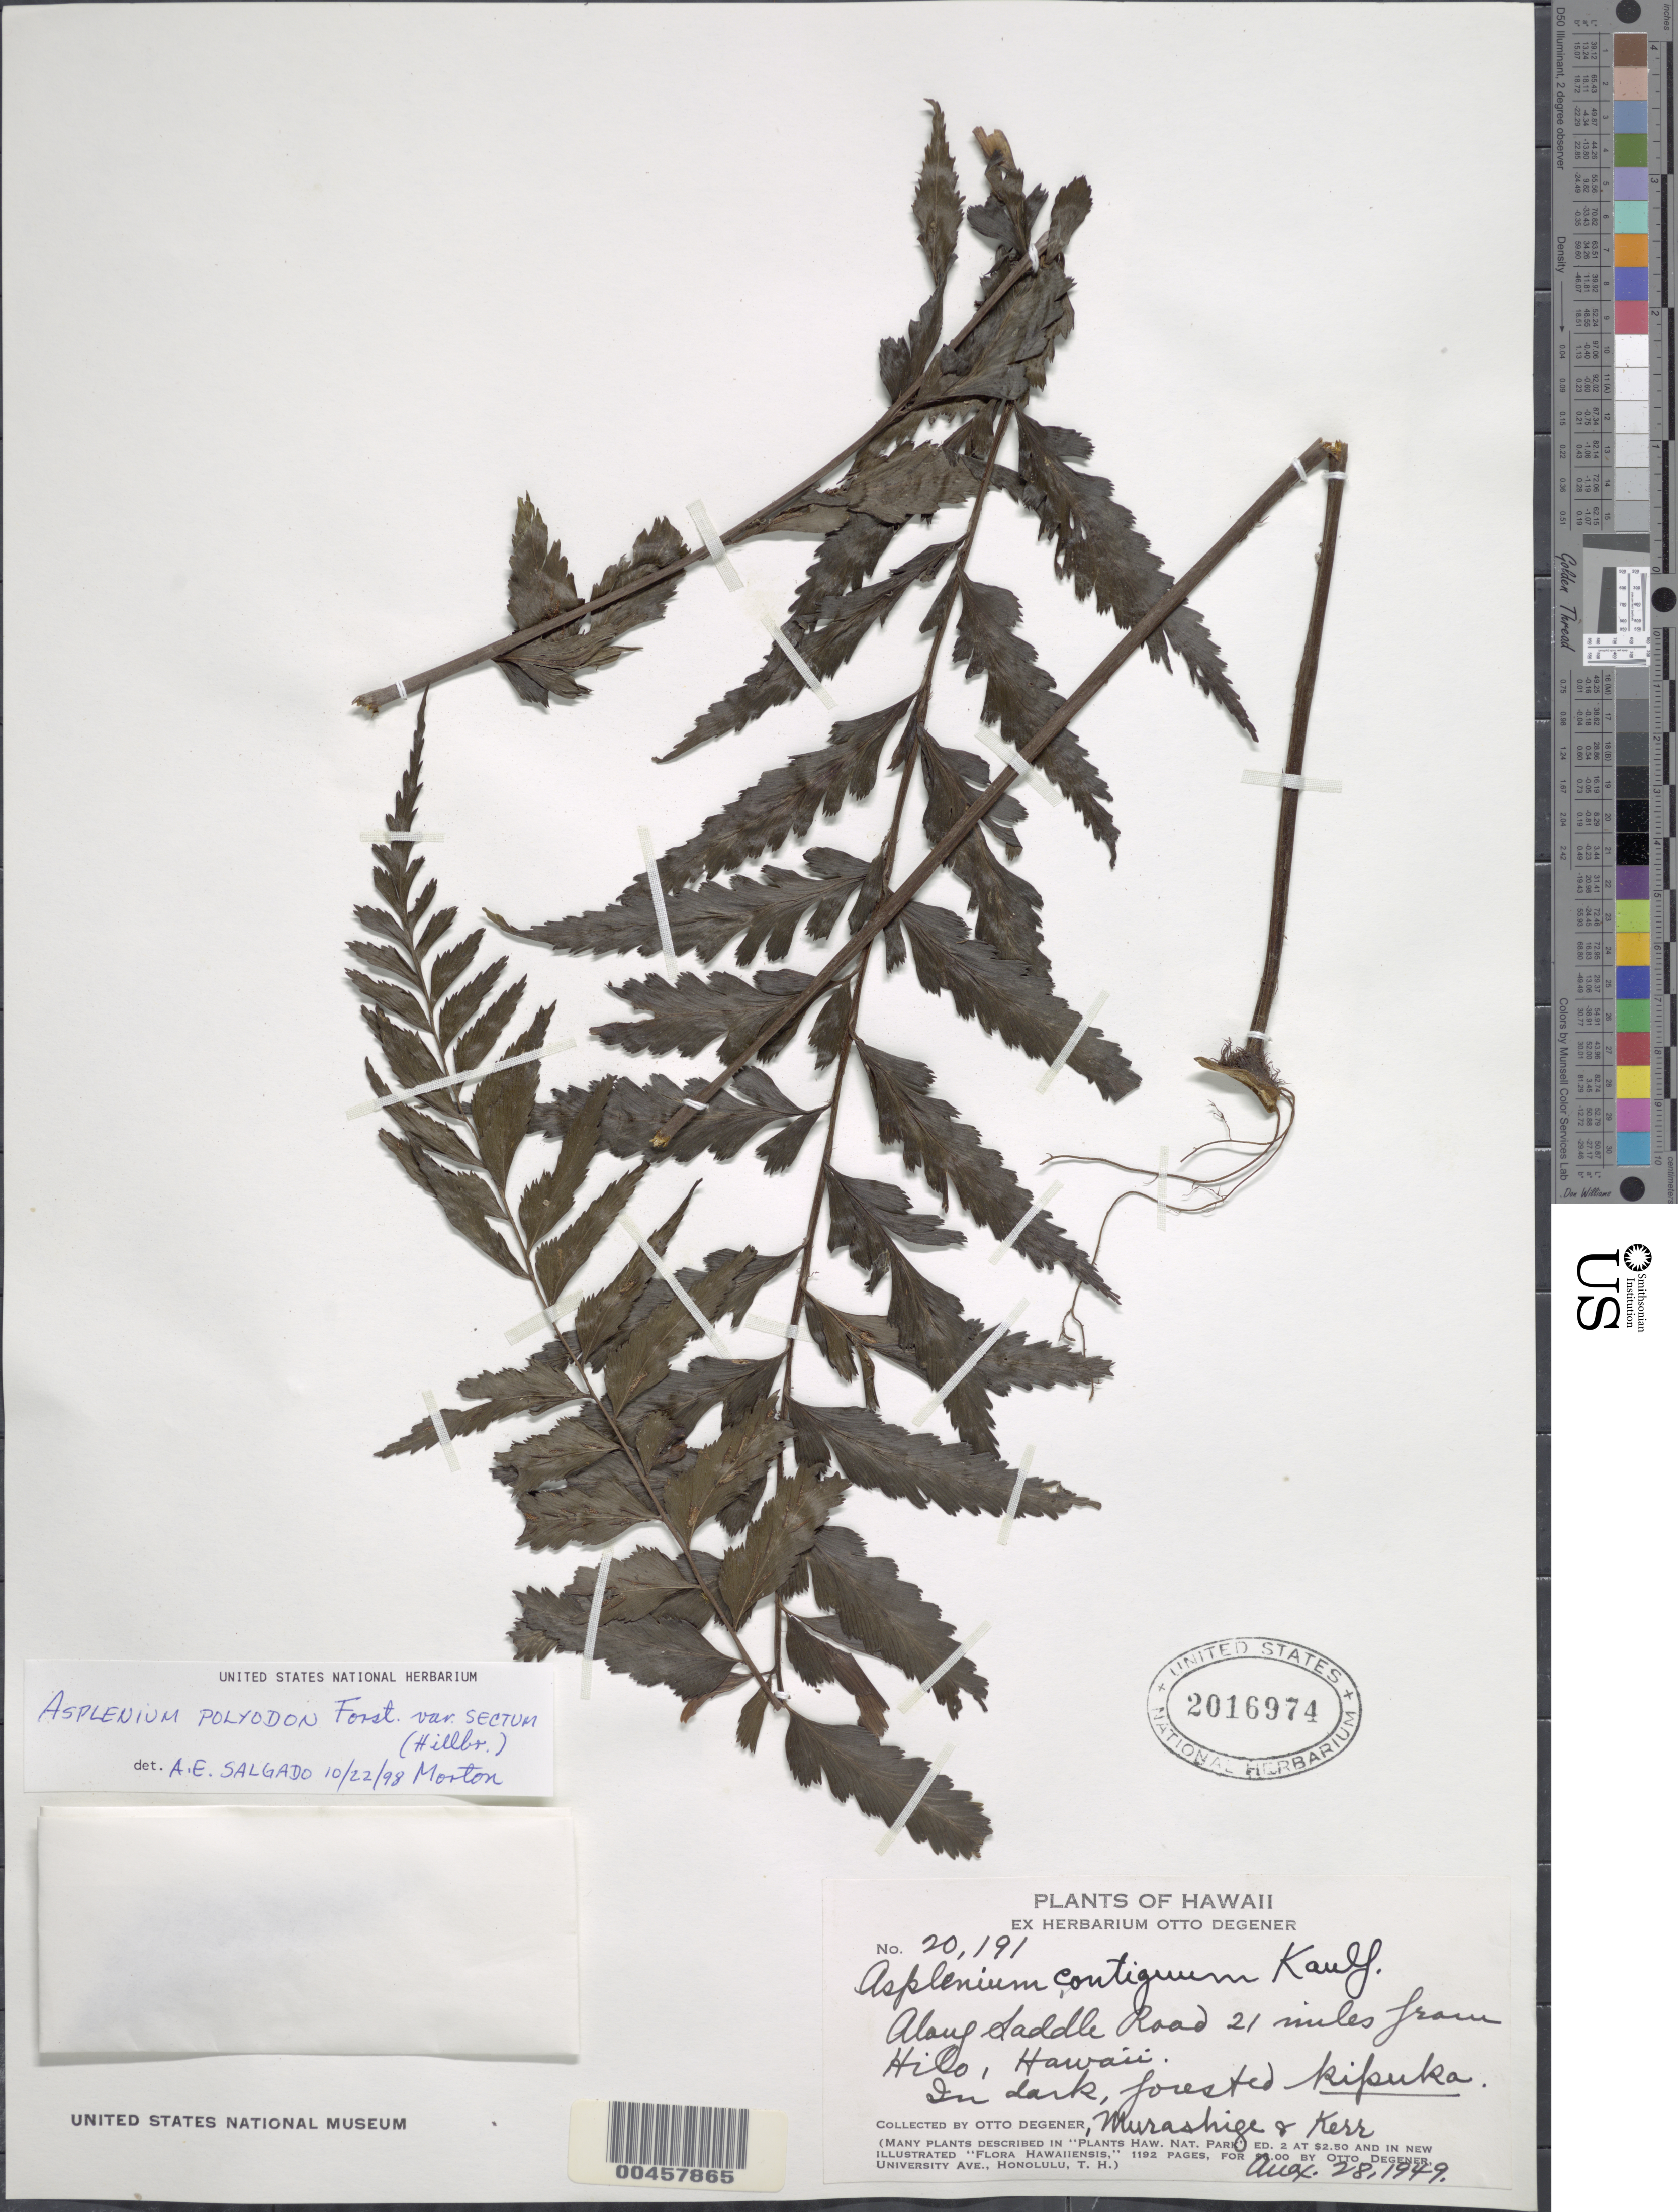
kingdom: Plantae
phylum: Tracheophyta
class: Polypodiopsida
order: Polypodiales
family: Aspleniaceae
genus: Asplenium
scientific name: Asplenium polyodon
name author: G. Forst.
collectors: O. Degener, Murashige & Kerr, --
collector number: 20191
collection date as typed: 28 Aug 1949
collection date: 1949-08-28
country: United States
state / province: Hawaii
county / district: Hawaii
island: Hawaii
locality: Along Saddle Road 21 miles from Hilo, Hawaii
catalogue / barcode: US 2016974